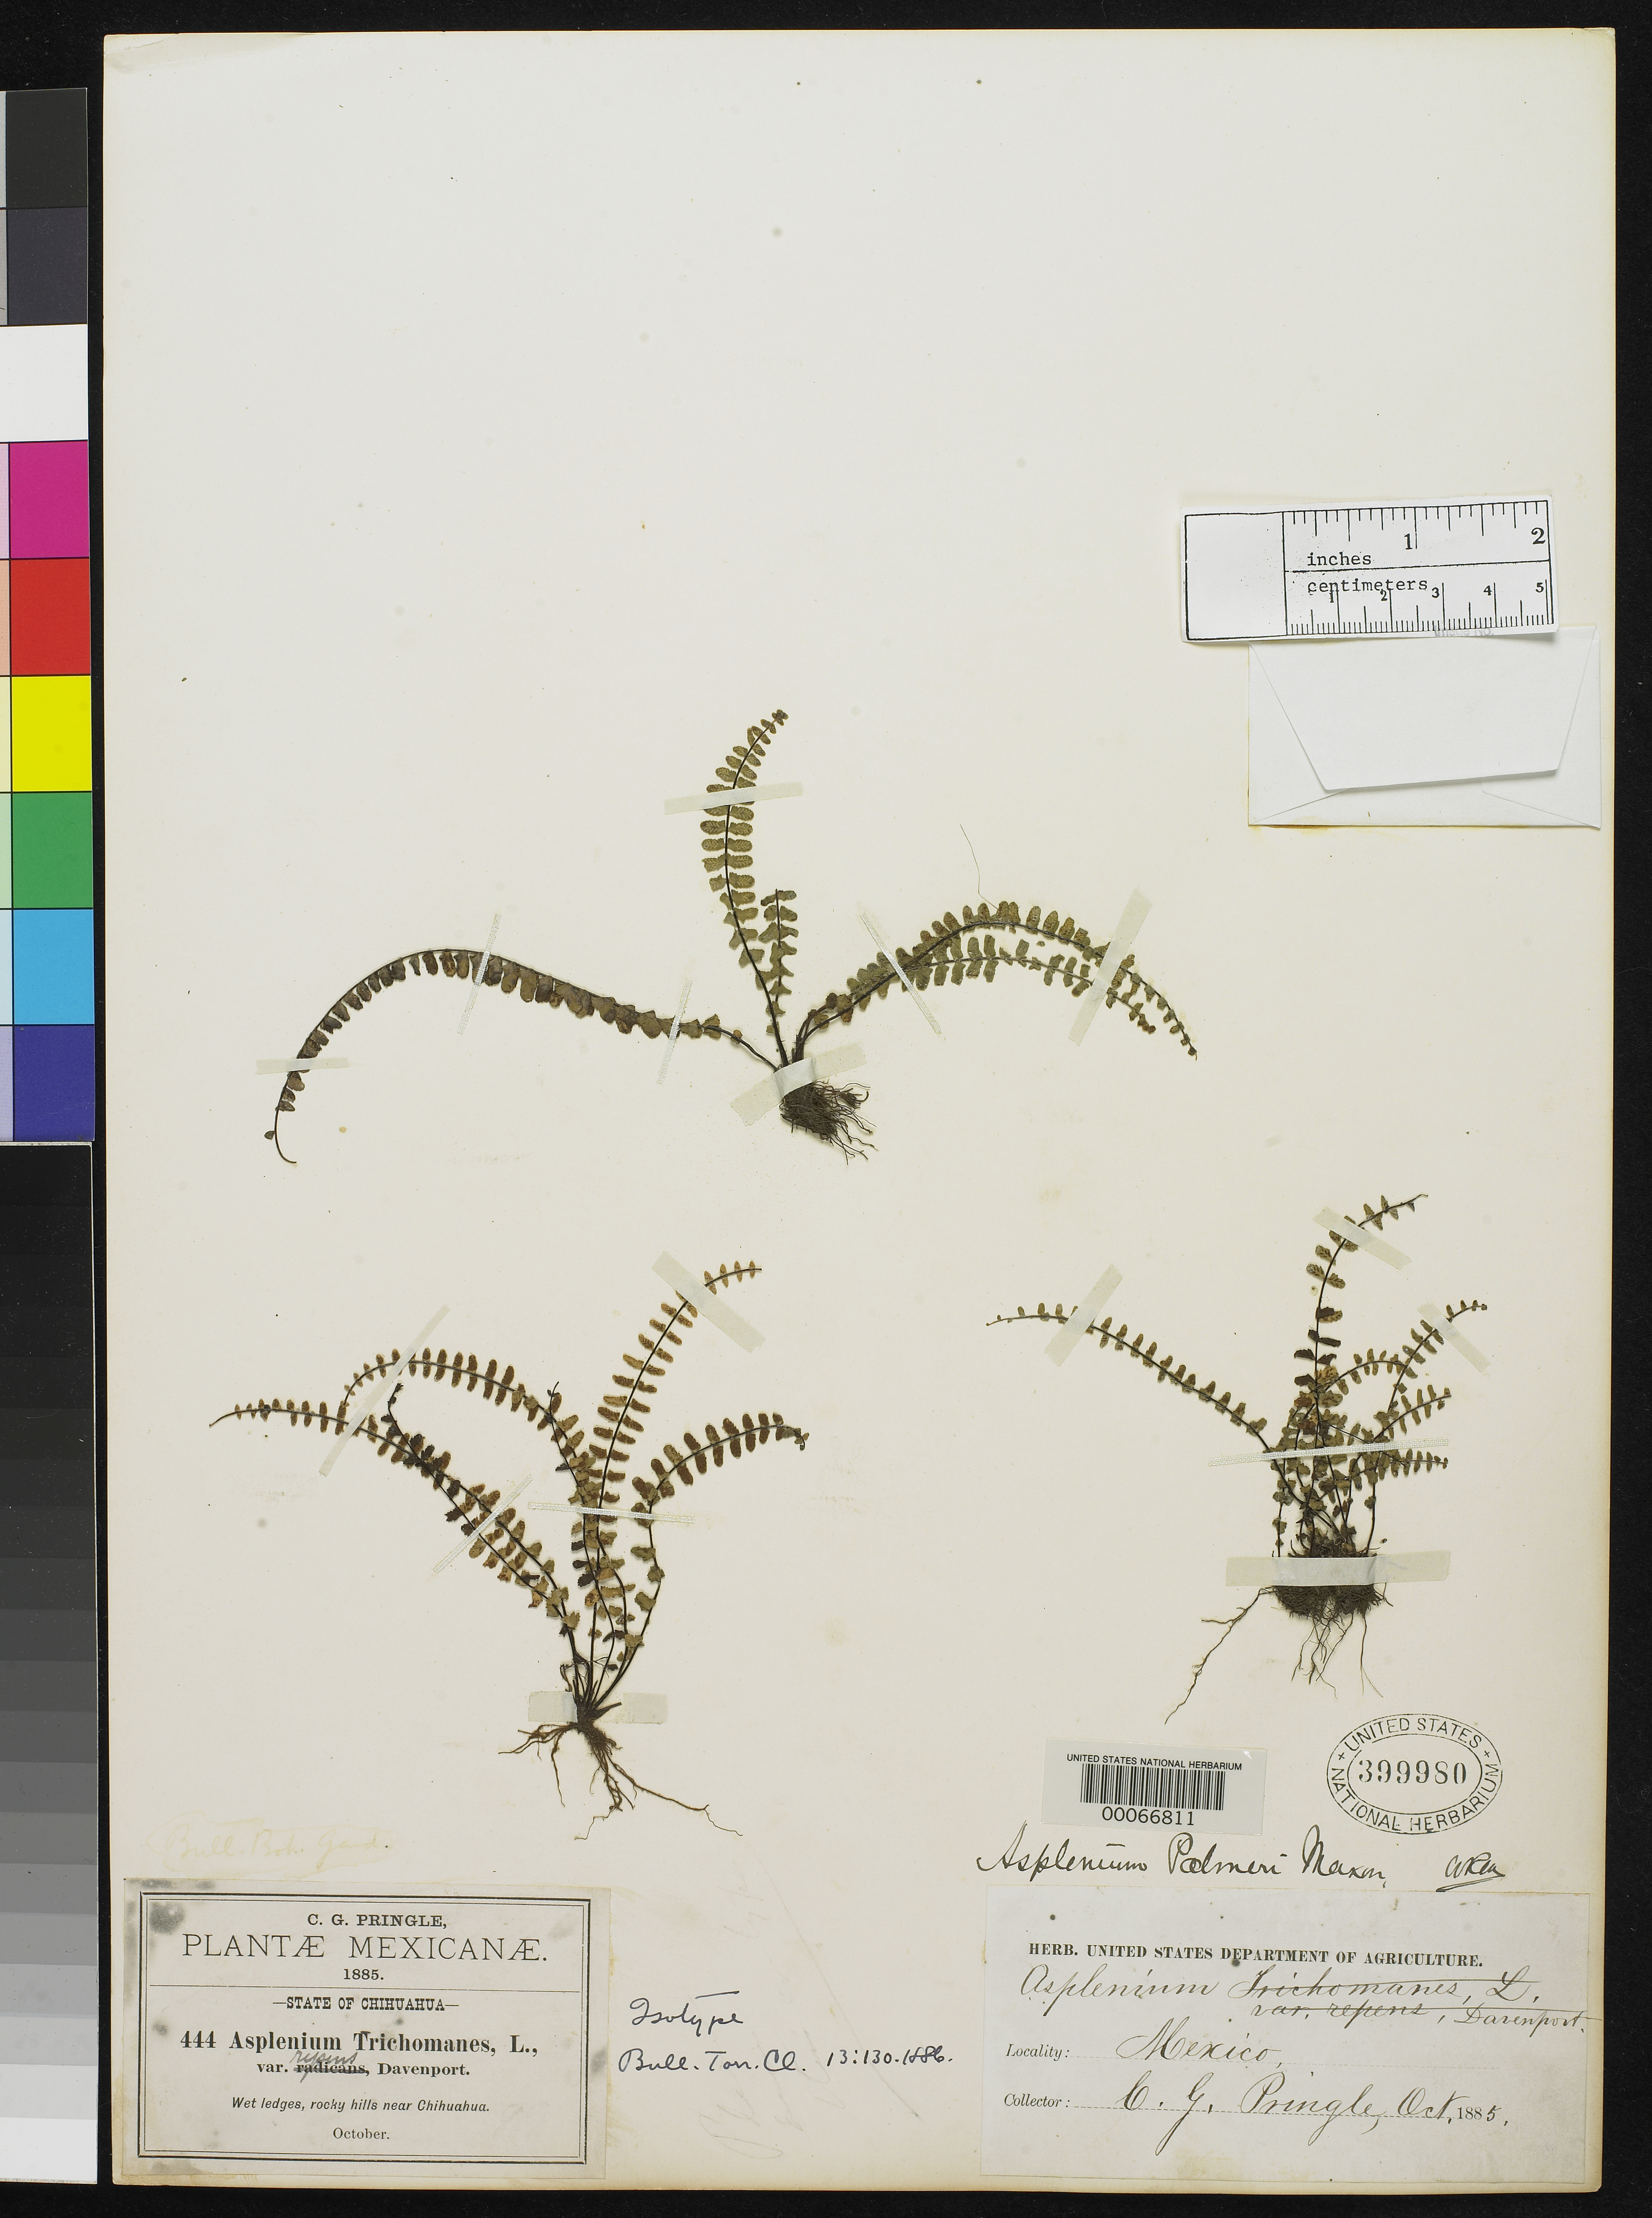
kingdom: Plantae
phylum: Tracheophyta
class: Polypodiopsida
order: Polypodiales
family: Aspleniaceae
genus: Asplenium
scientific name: Asplenium trichomanes var. repens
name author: Davenp.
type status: Type Collection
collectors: C. G. Pringle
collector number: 444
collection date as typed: Oct 1885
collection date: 1885-10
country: Mexico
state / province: Chihuahua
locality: Rocky hills near Chihuahua.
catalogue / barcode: US 399980